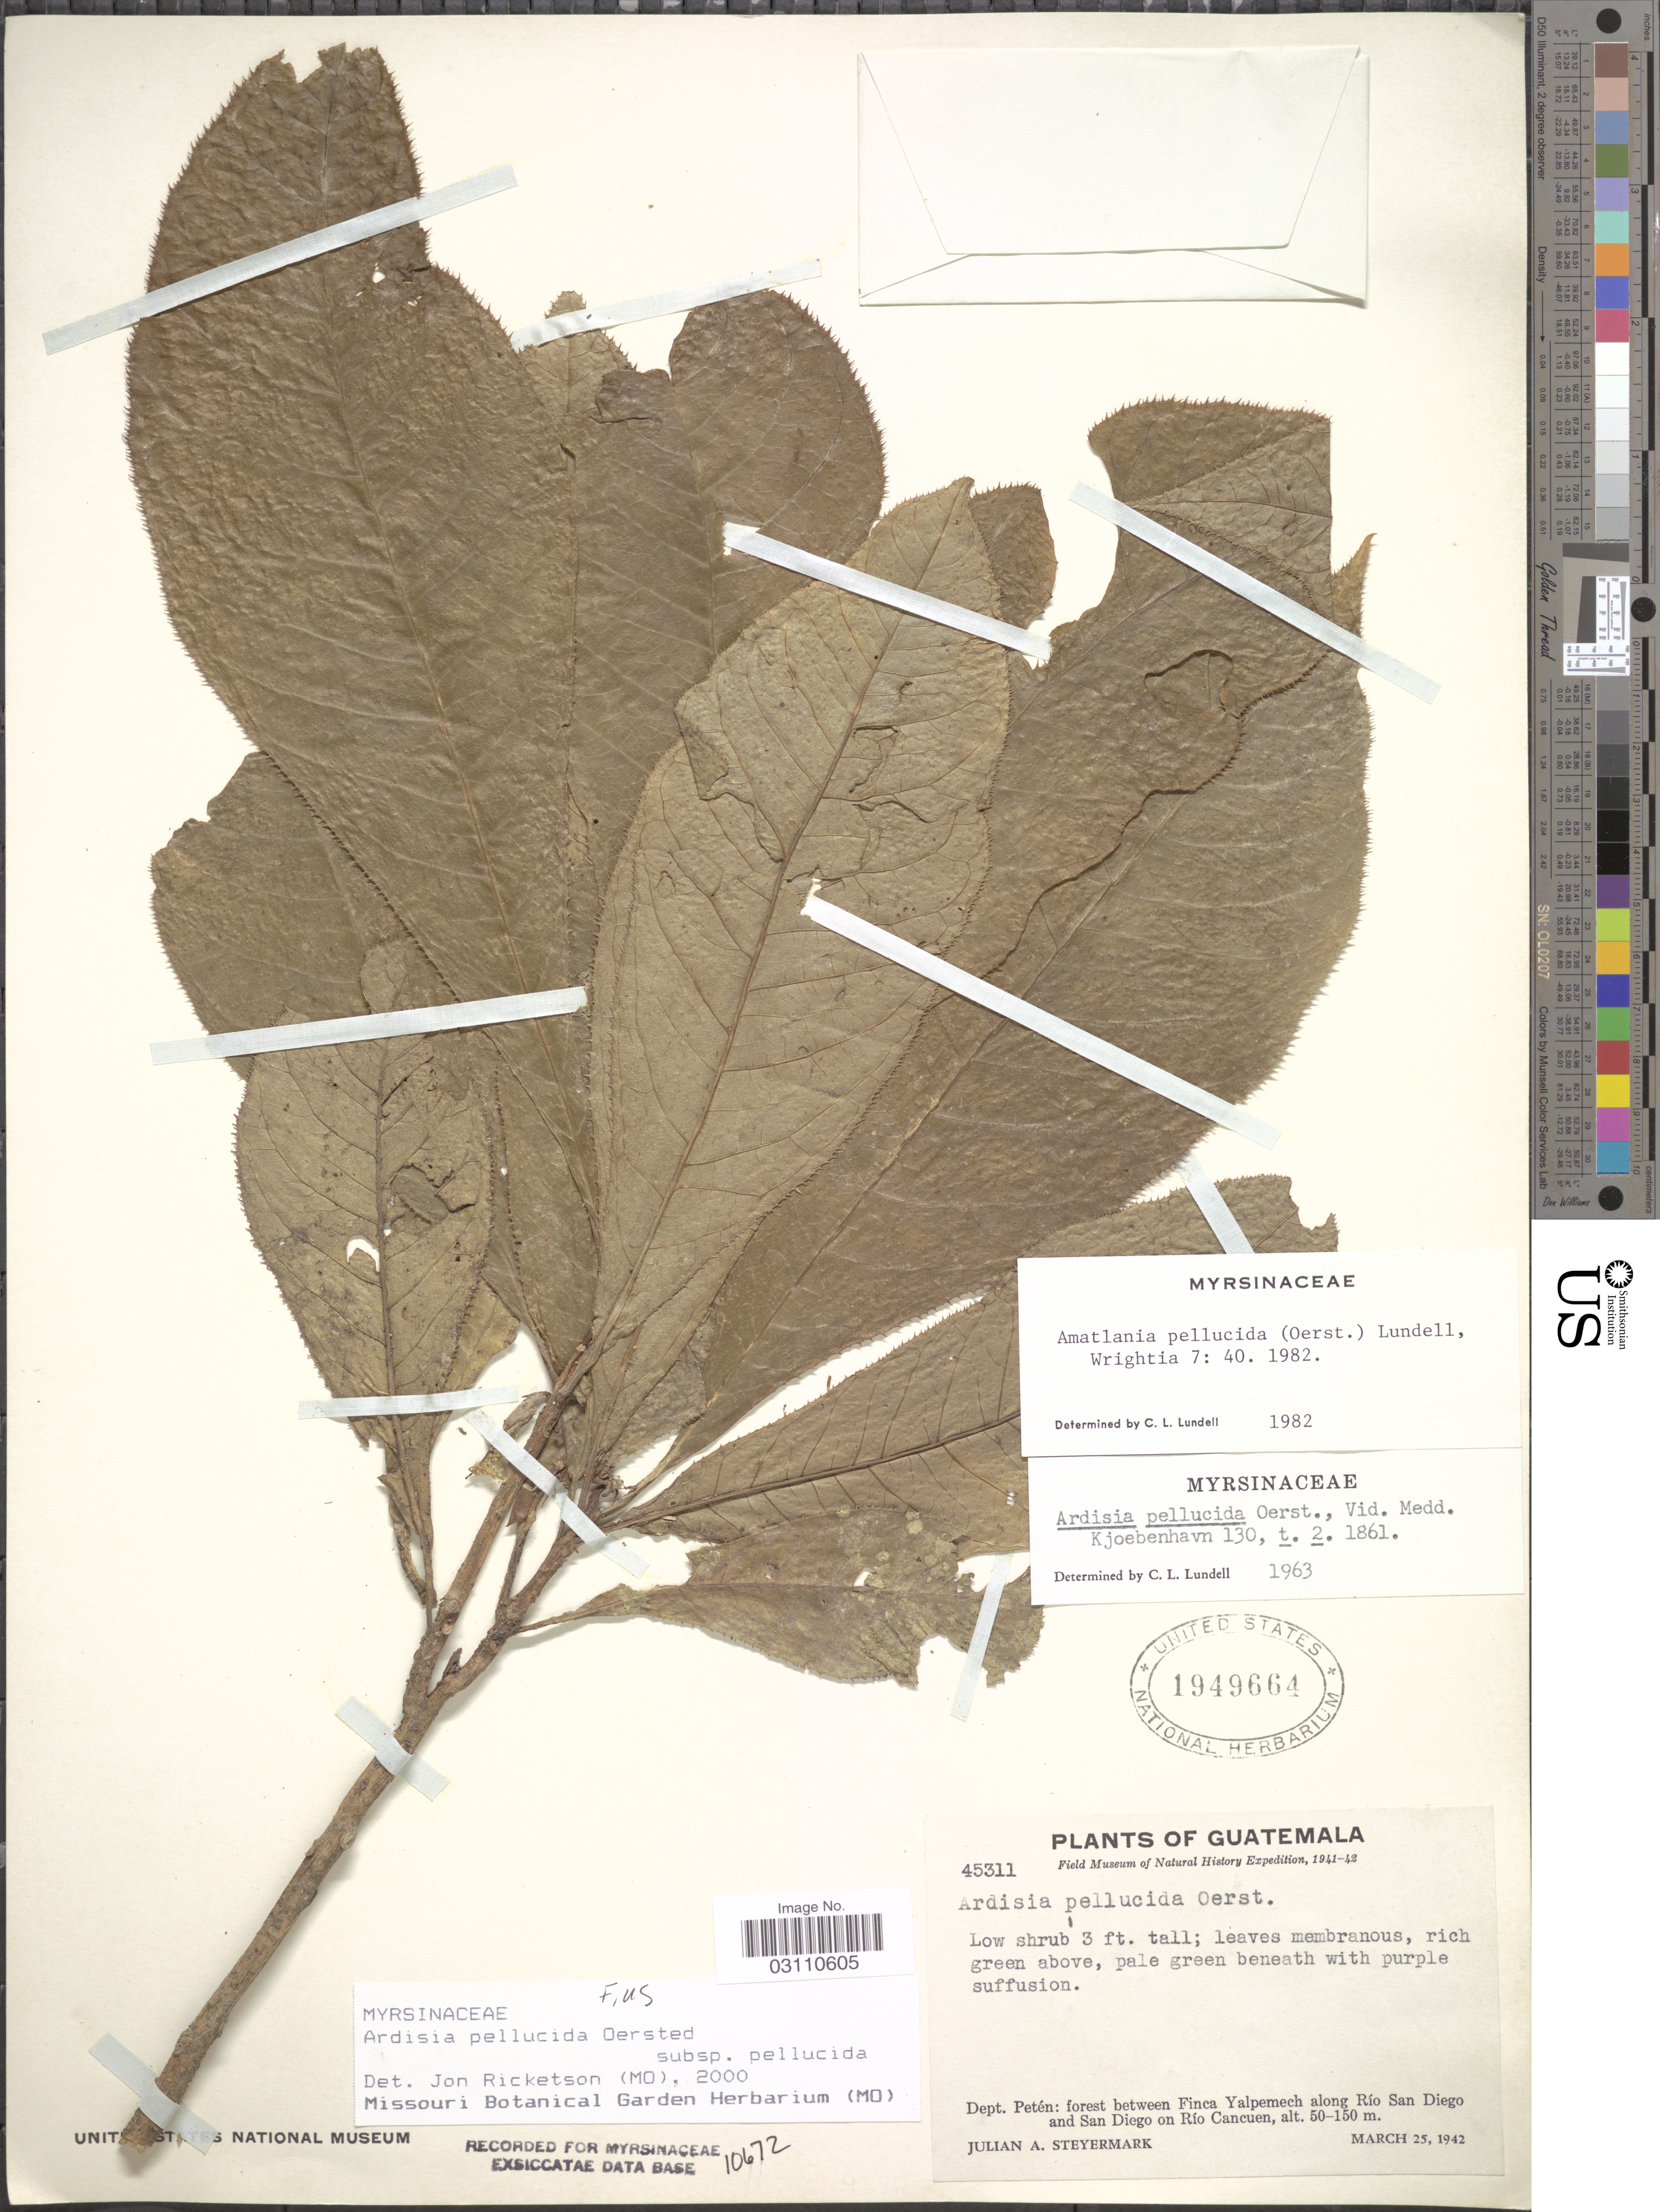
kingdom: Plantae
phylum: Tracheophyta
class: Magnoliopsida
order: Ericales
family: Primulaceae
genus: Ardisia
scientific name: Ardisia pellucida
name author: Oerst.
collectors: J. Steyermark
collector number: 45311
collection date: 1942-03-25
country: Guatemala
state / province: El Petén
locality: Dept. Petén: forest between Finca Yalpemech along Río San Diego and San Diego on Río Cancuen.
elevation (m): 50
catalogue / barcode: US 1949664